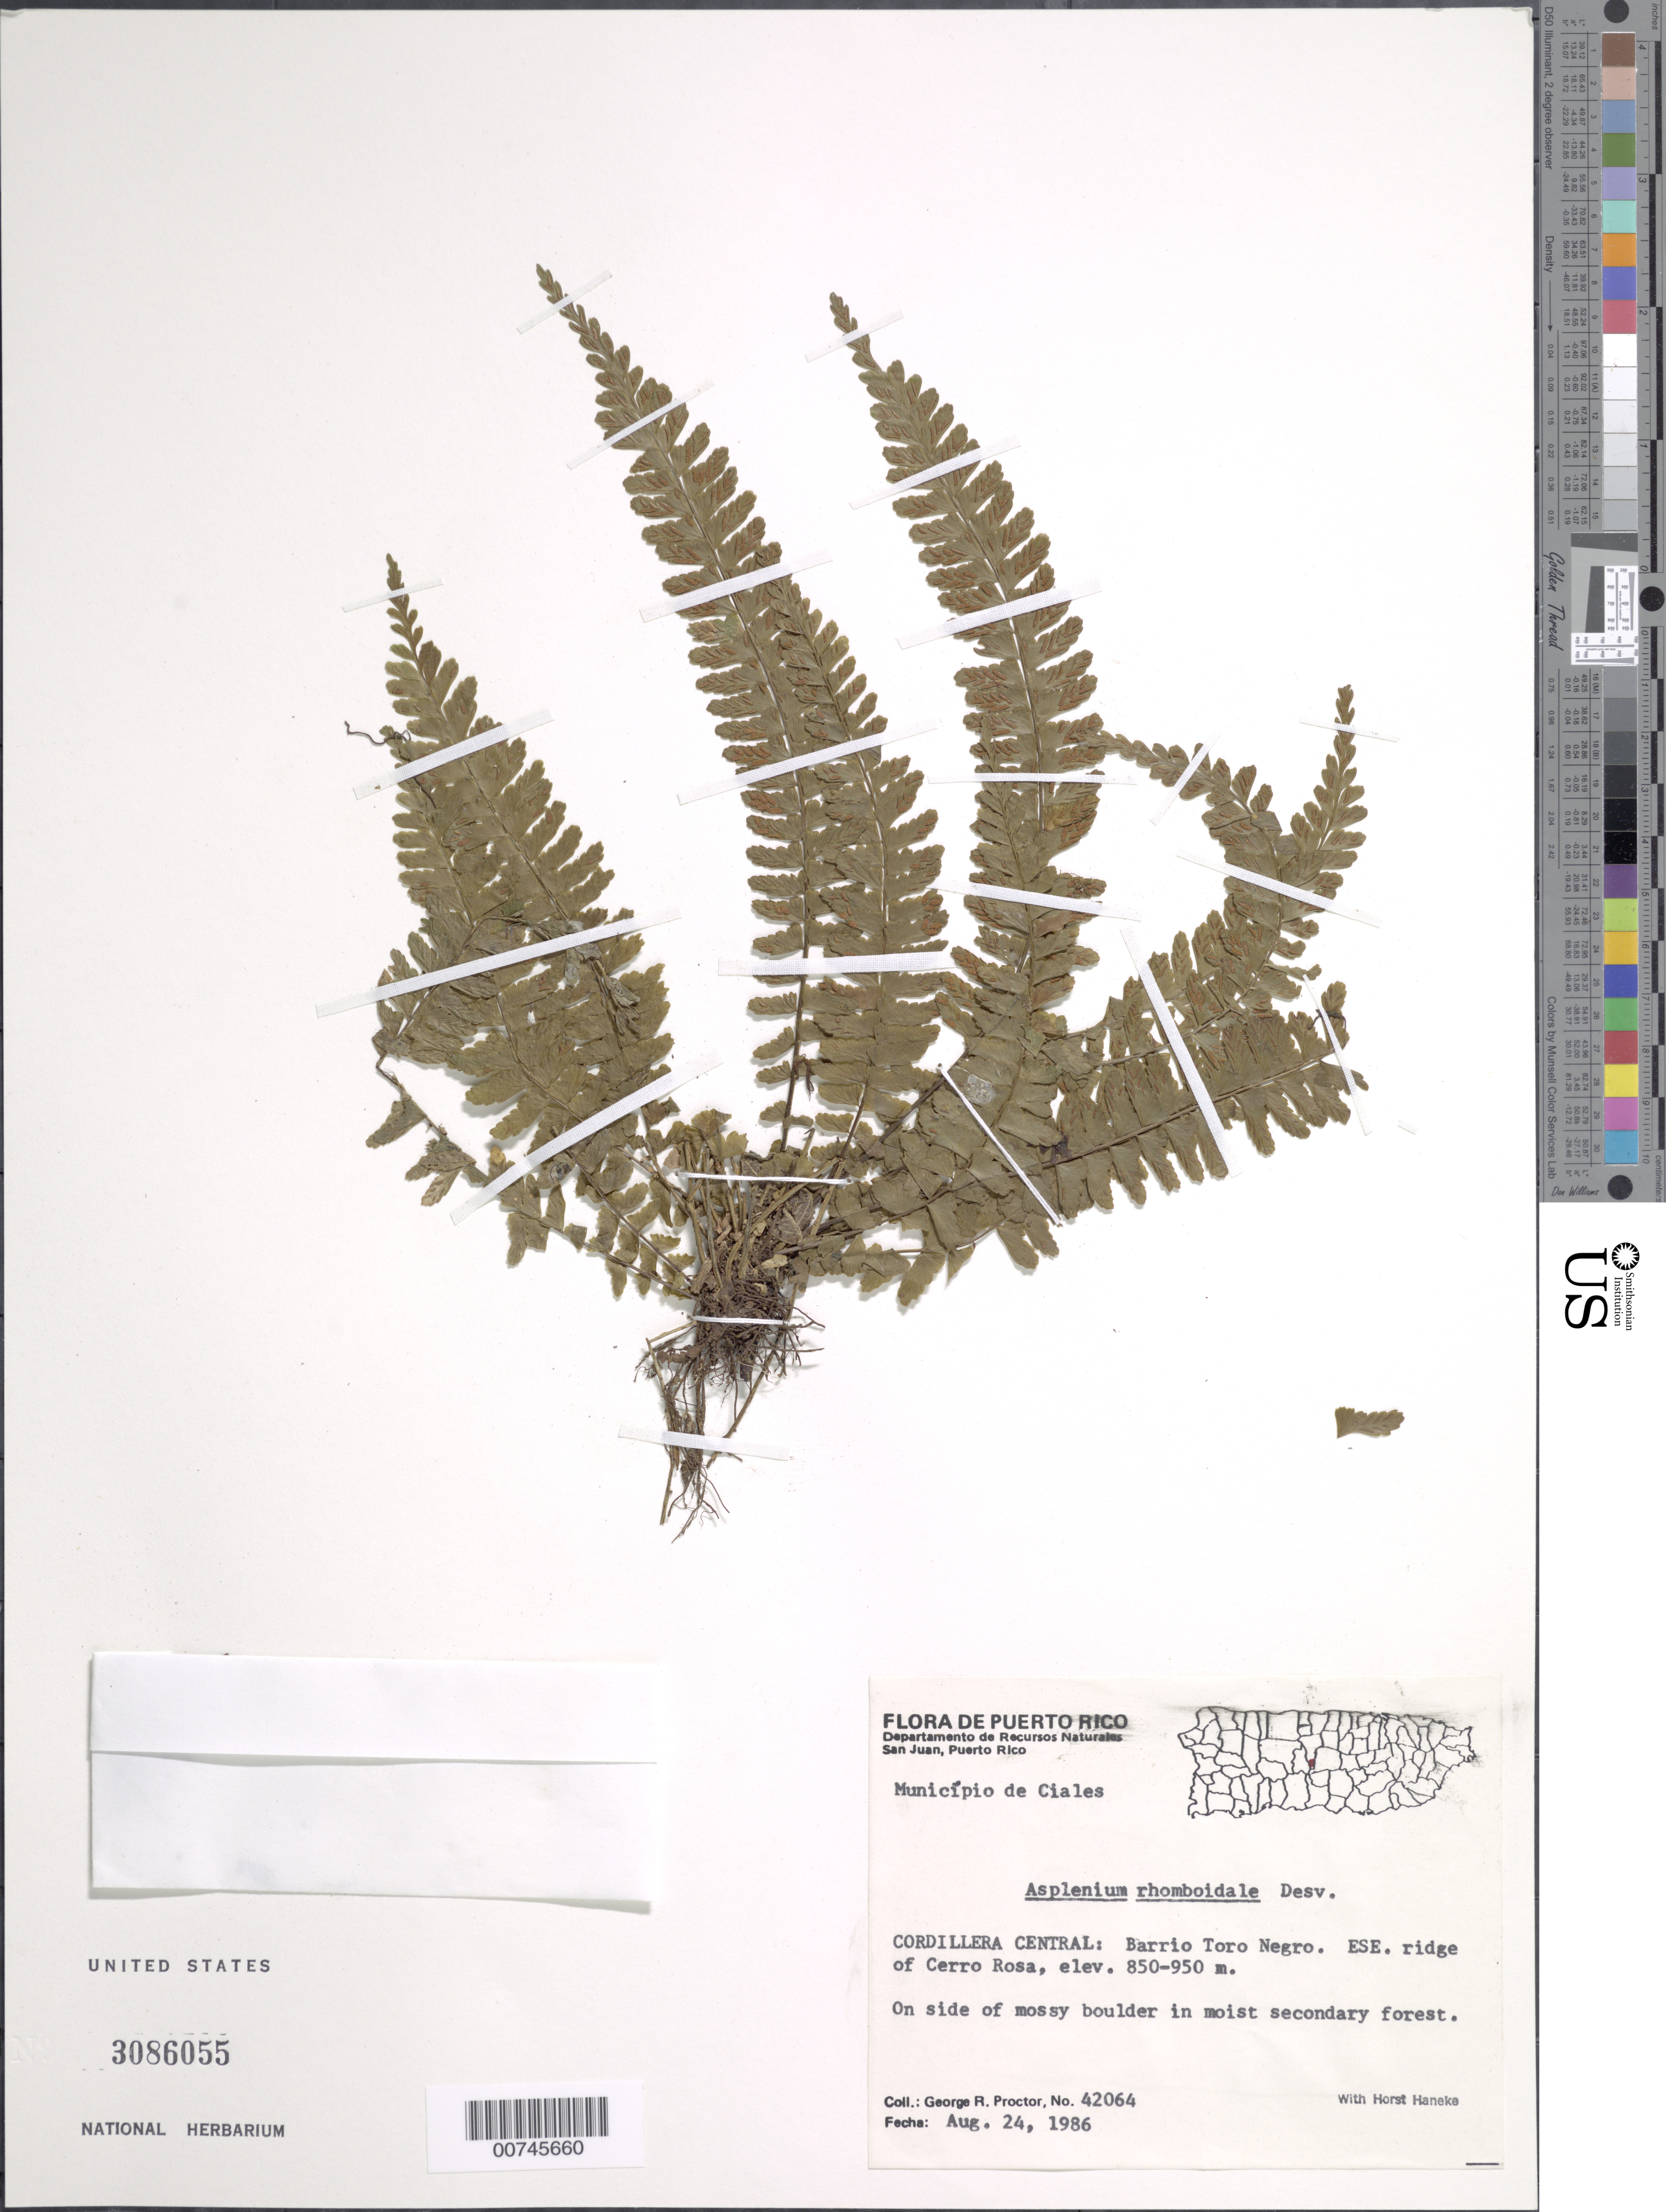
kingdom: Plantae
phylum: Tracheophyta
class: Polypodiopsida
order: Polypodiales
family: Aspleniaceae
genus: Asplenium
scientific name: Asplenium rhomboidale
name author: Desv.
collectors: G. R. Proctor & H. Haneke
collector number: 42064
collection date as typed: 24 Aug 1986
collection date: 1986-08-24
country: Puerto Rico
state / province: Ciales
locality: Cordillera Central: Barrio Toro Negro. ESE ridge of Cerro Rosa, Municipio de Ciales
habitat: On side of mossy boulder in moist secondary forest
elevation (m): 850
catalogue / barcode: US 3086055